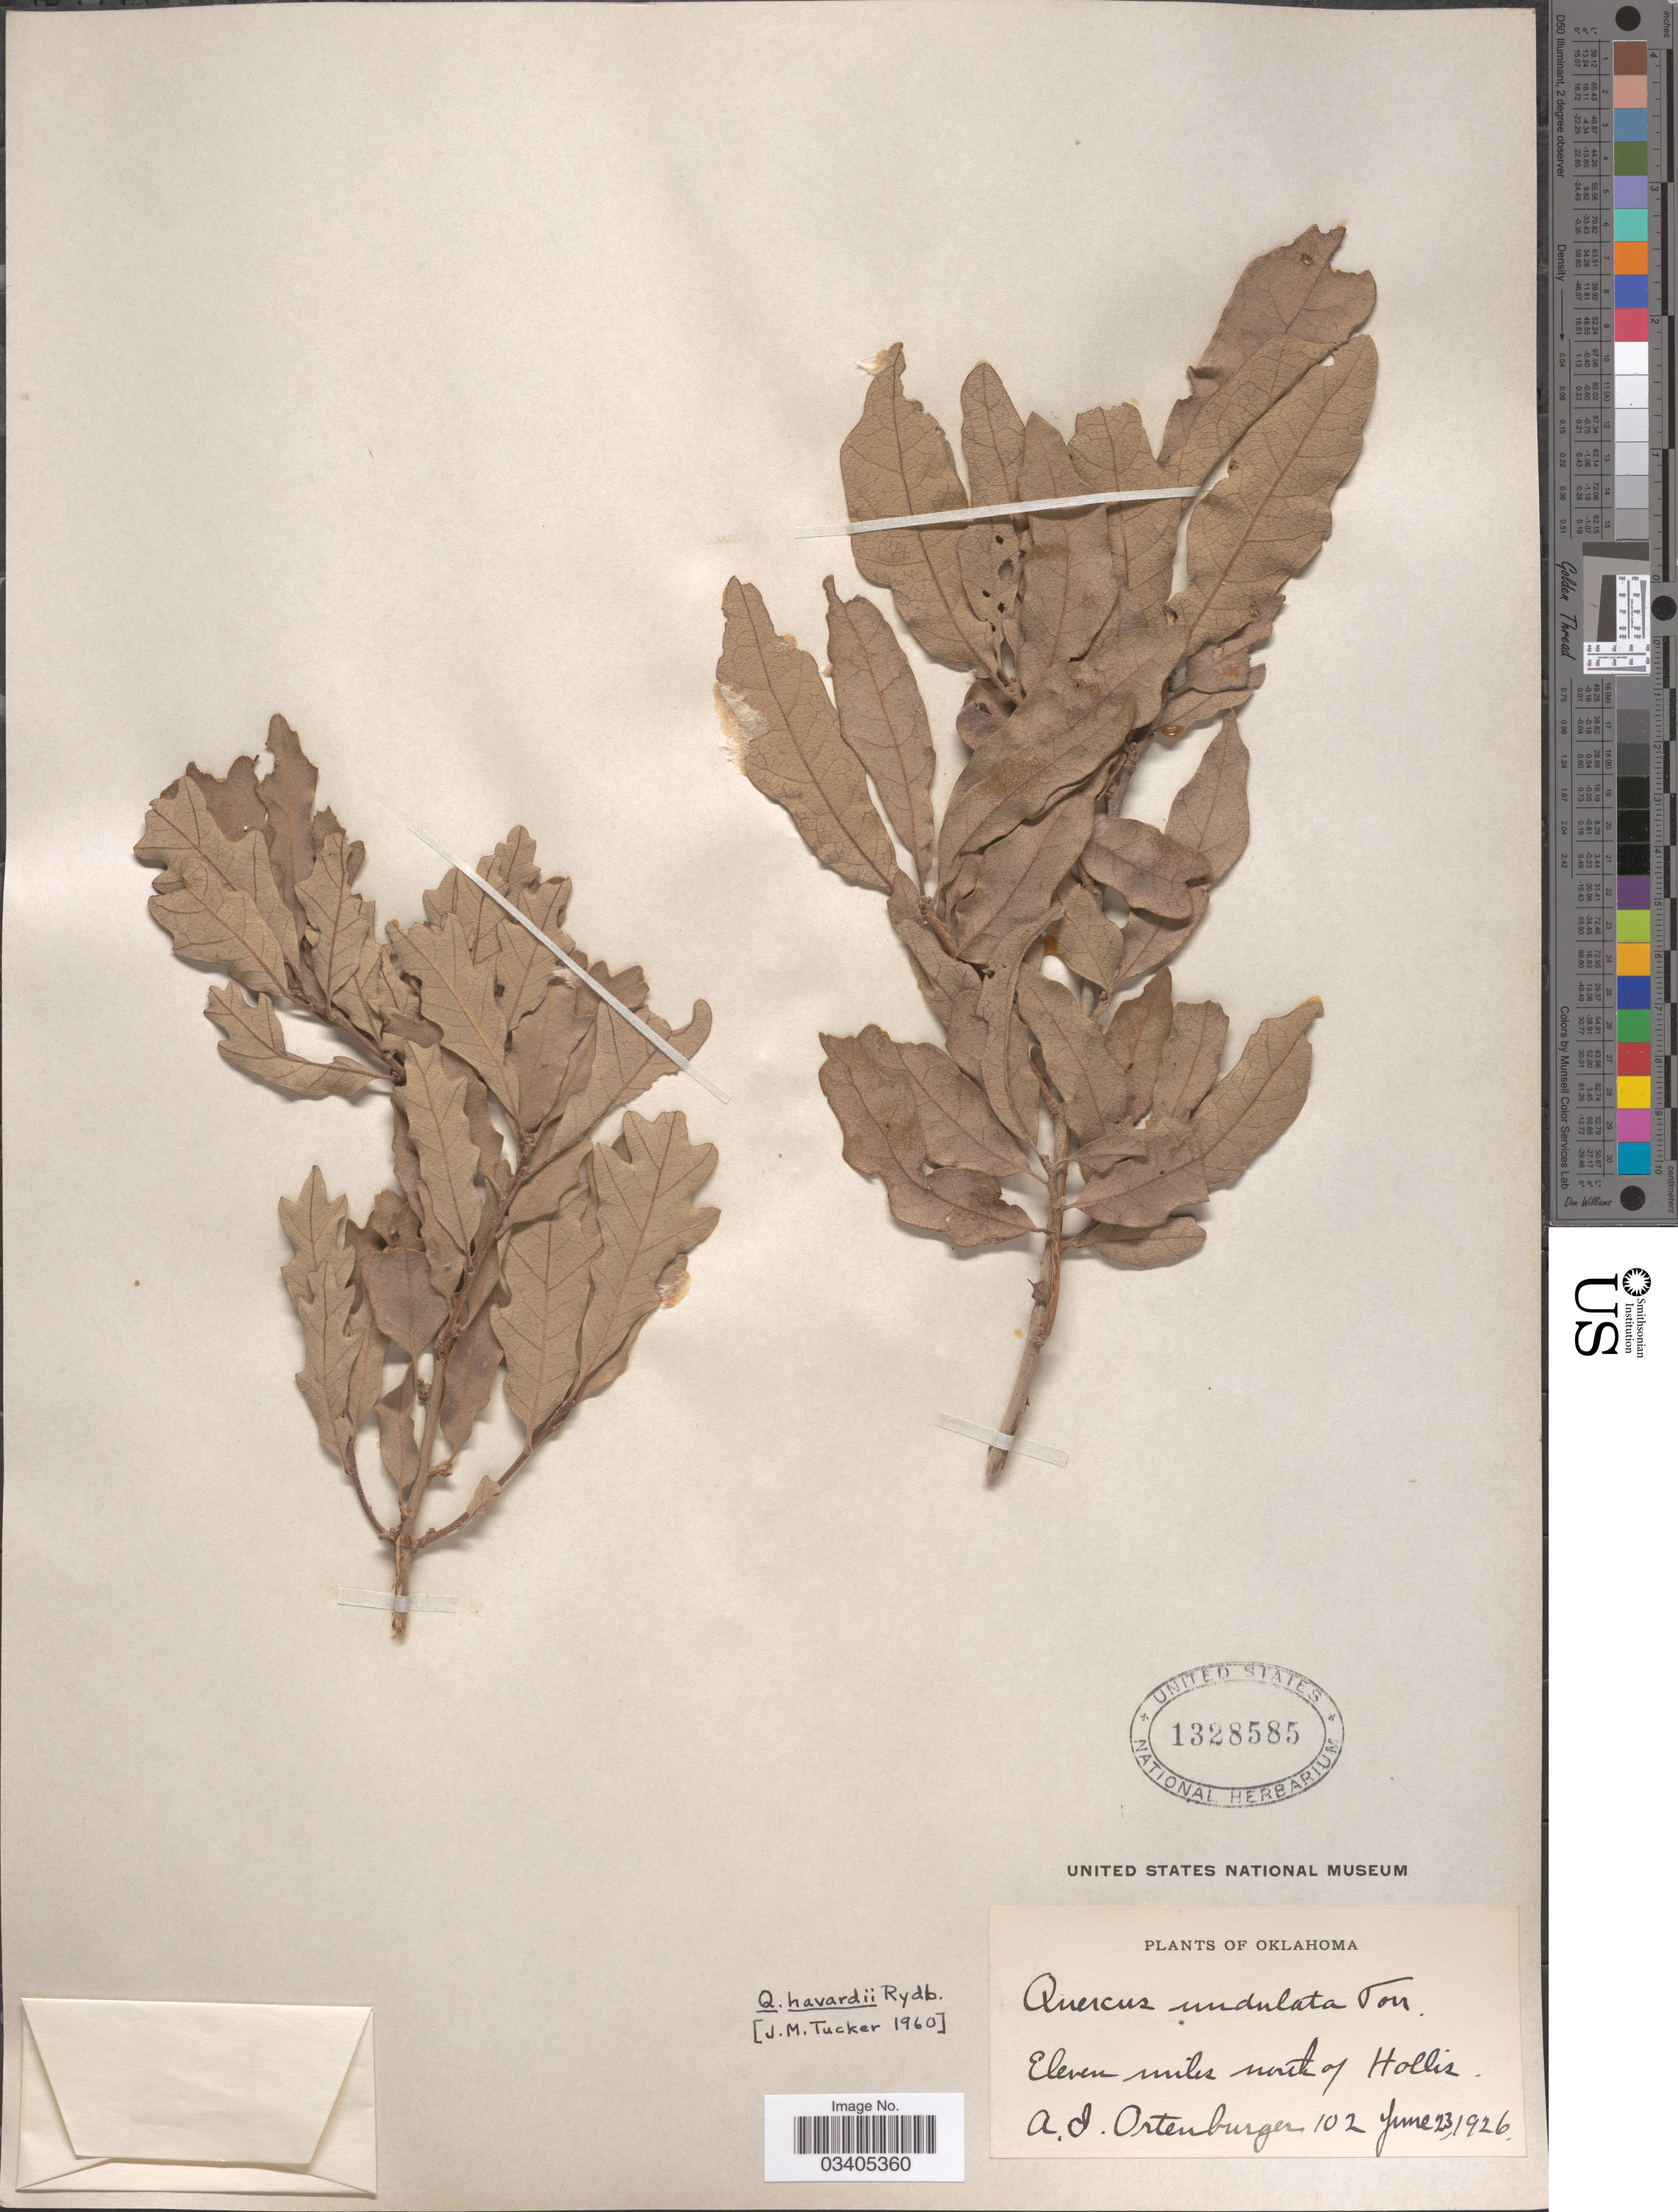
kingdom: Plantae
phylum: Tracheophyta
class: Magnoliopsida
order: Fagales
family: Fagaceae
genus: Quercus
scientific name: Quercus havardii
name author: Rydb.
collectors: A. Ortenburger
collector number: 102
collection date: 1926-06-23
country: United States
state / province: Oklahoma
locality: Eleven miles north of Hollis.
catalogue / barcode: US 1328585